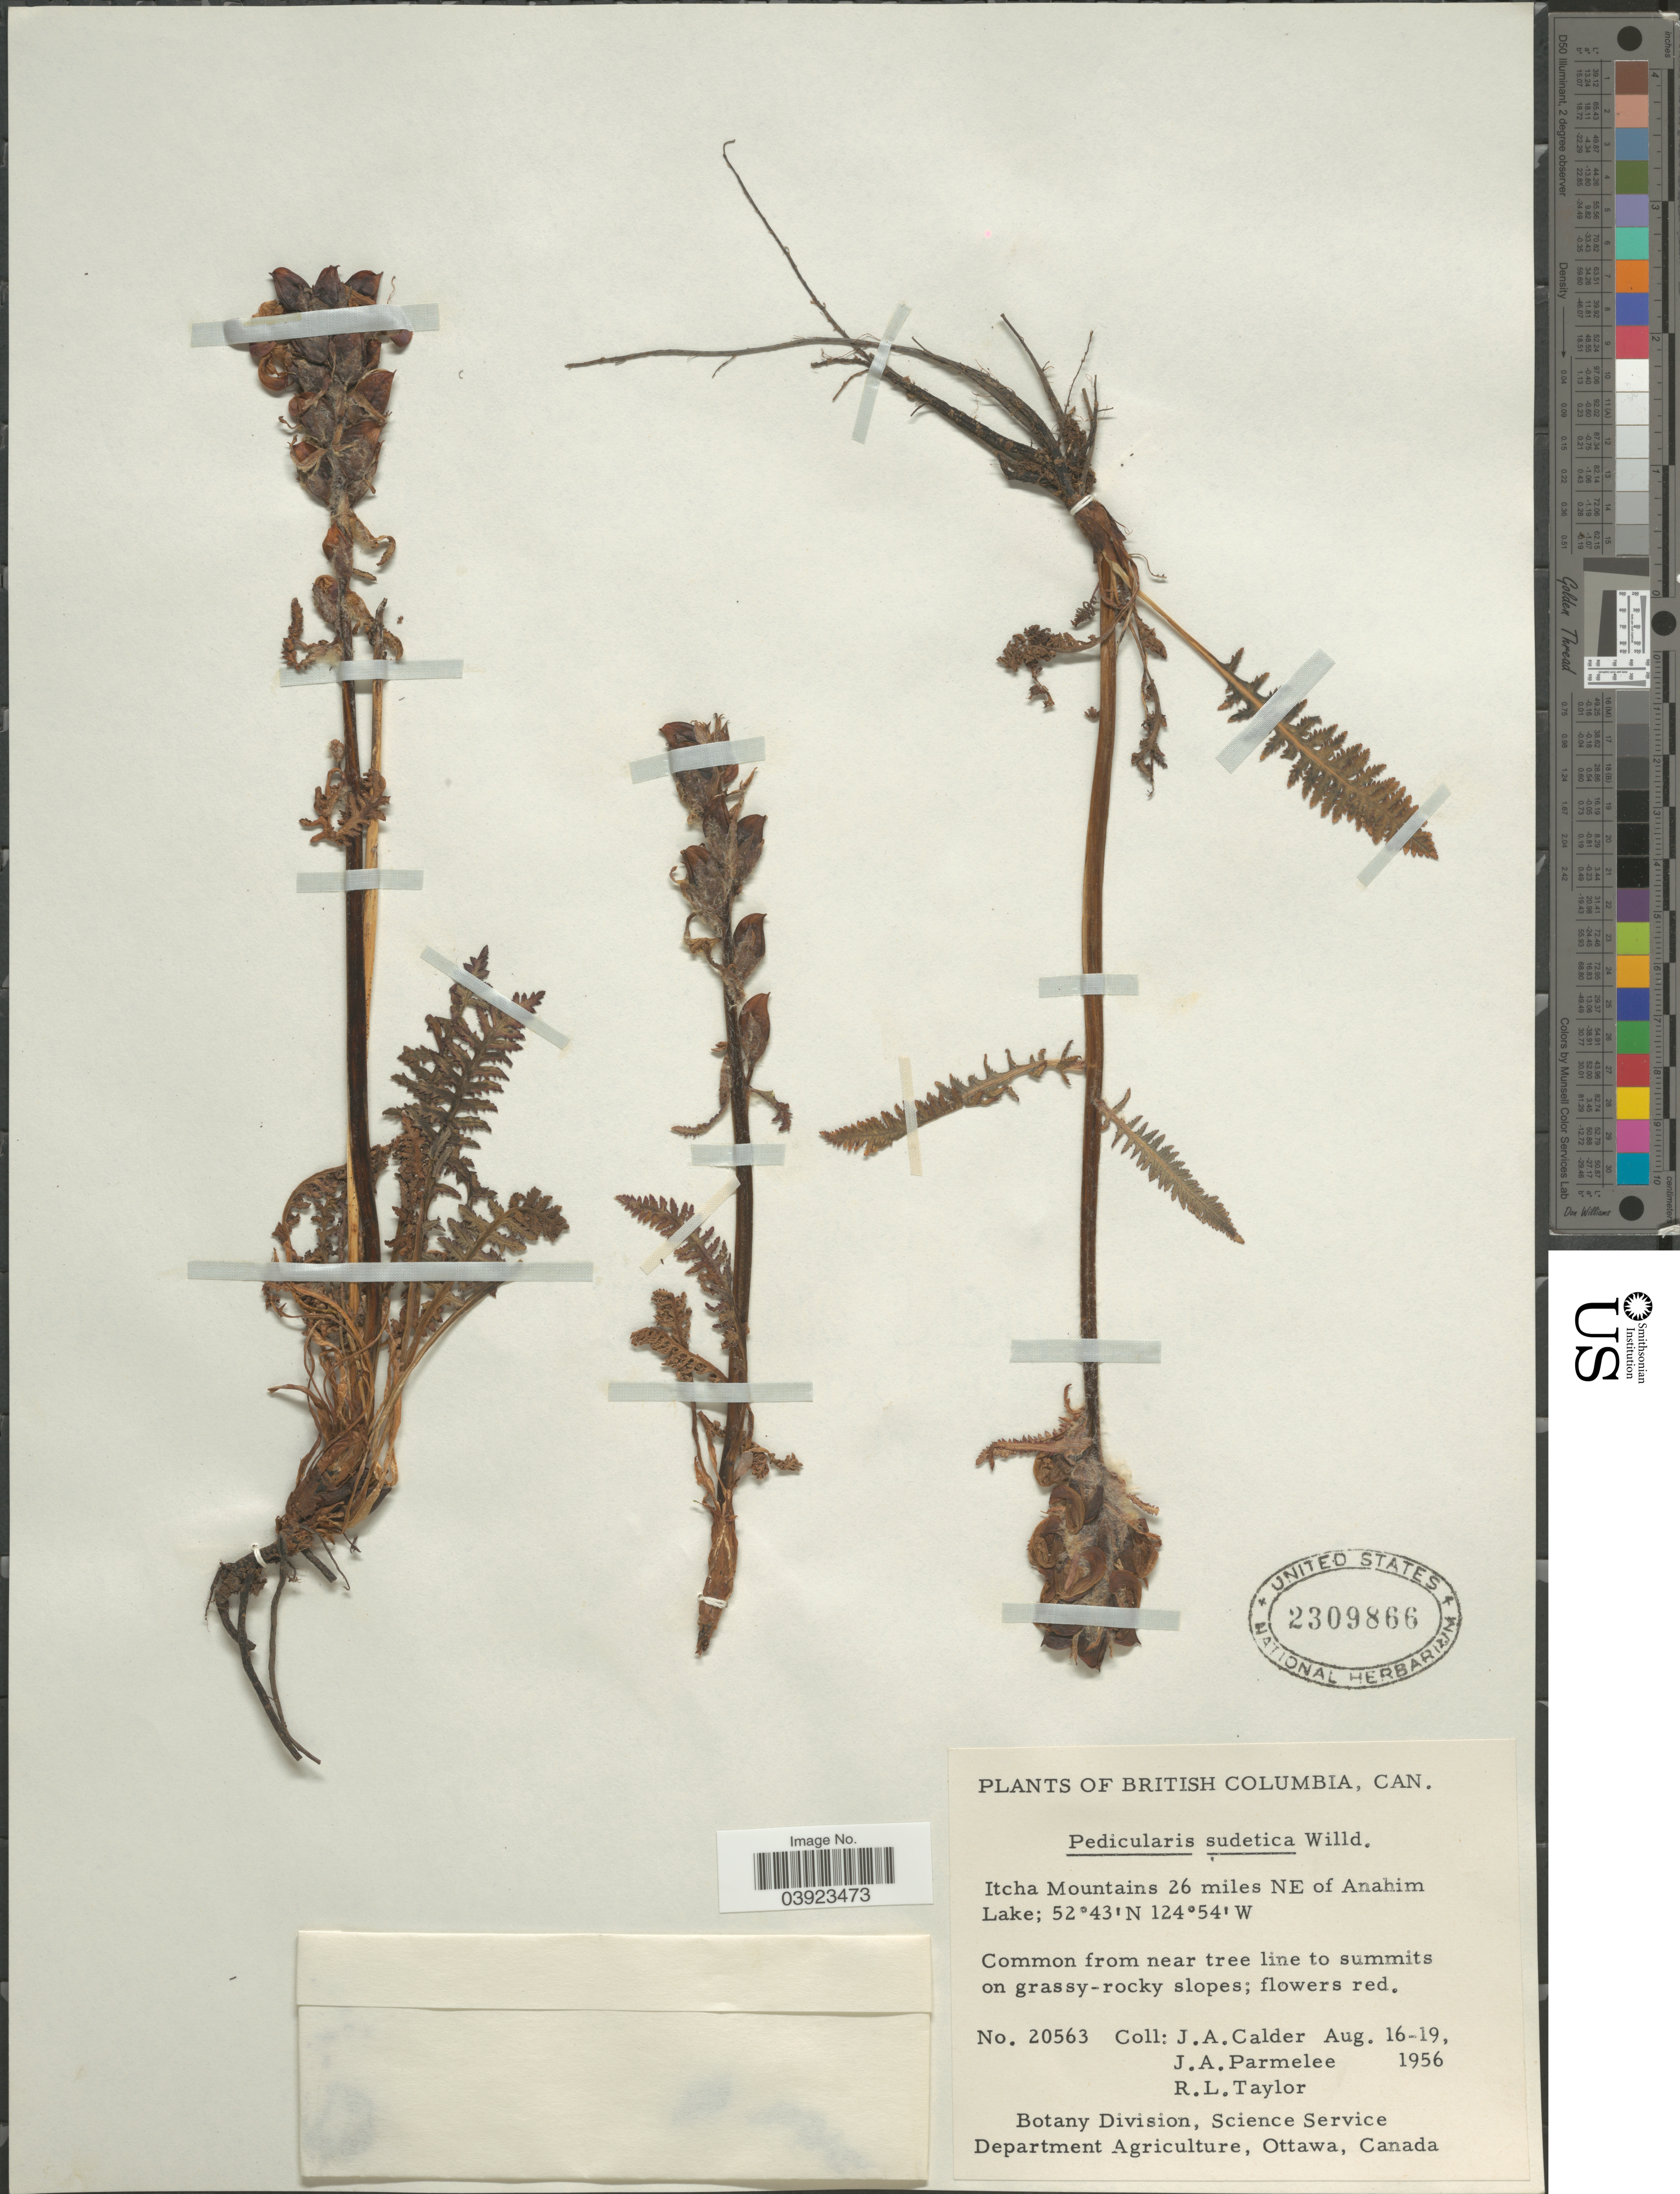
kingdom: Plantae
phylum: Tracheophyta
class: Magnoliopsida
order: Lamiales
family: Orobanchaceae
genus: Pedicularis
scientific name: Pedicularis scopulorum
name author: A. Gray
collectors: J. A. Calder, J. A. Parmelee & R. Taylor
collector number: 20563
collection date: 1956-08-16/1956-08-19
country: Canada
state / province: British Columbia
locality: Itcha Mountains 26 miles NE of Anahim Lake. From near tree line to summits on grassy-rocky slopes.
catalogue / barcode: US 2309866